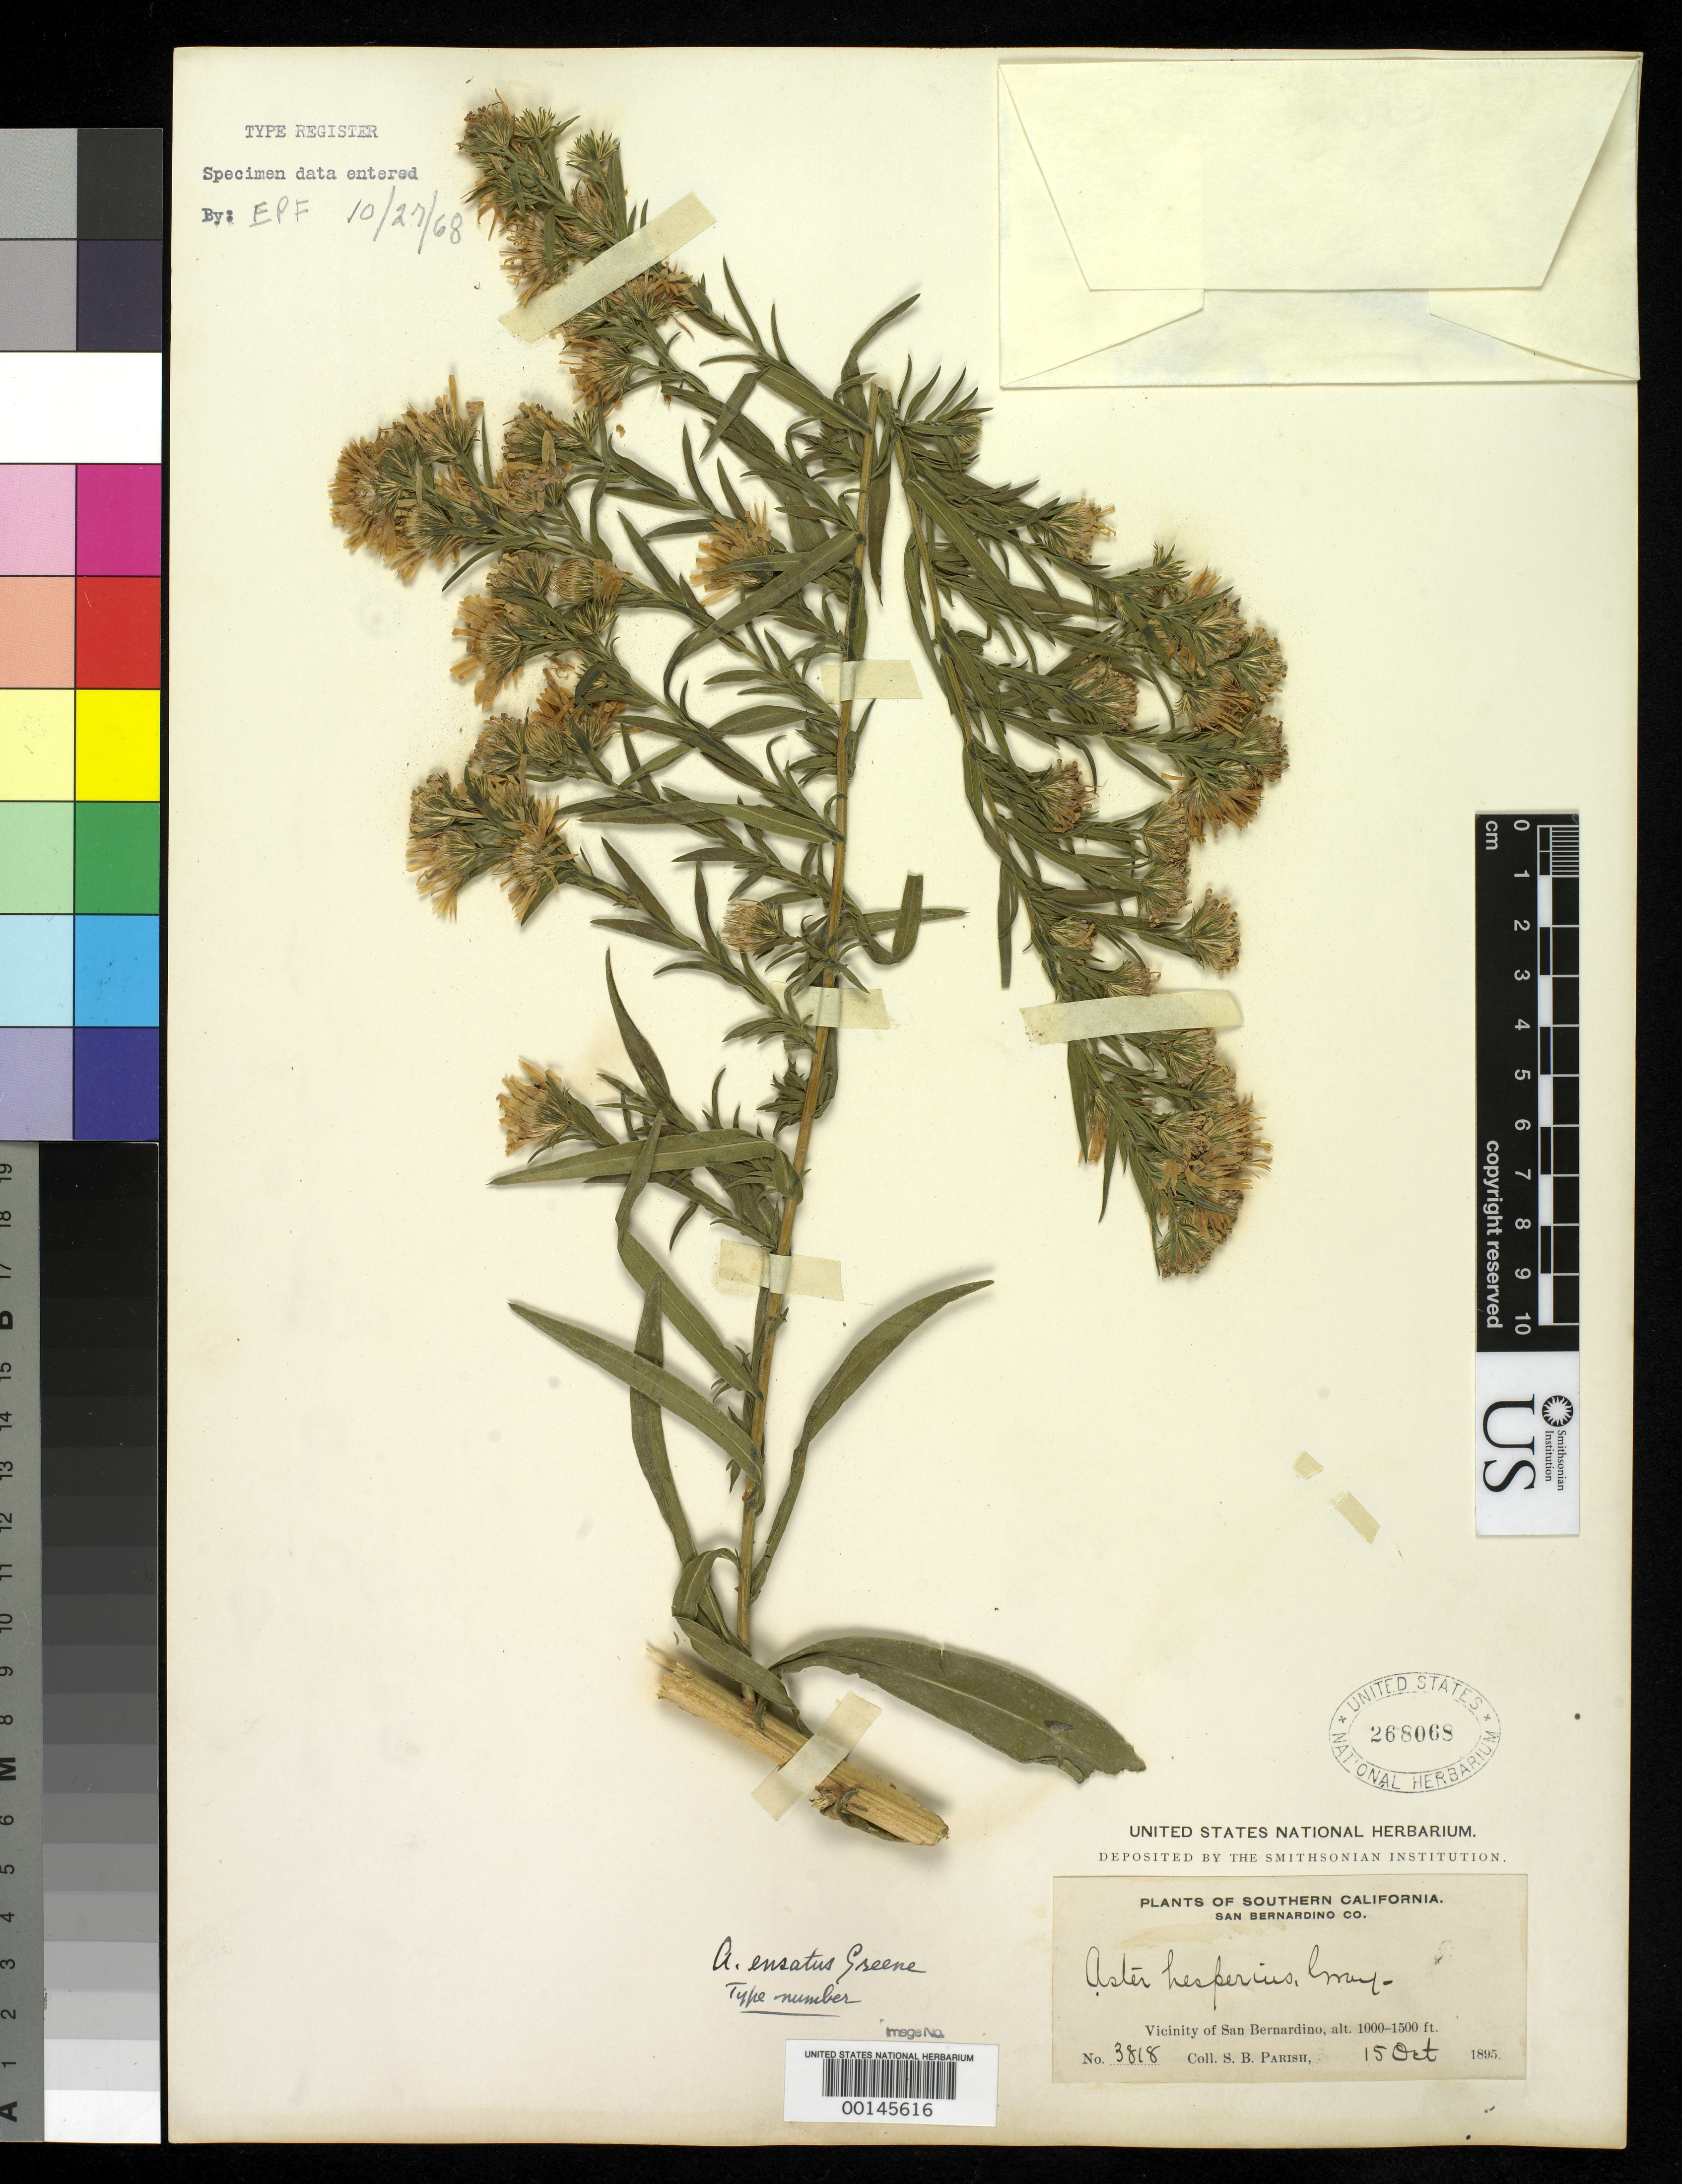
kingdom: Plantae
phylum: Tracheophyta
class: Magnoliopsida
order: Asterales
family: Asteraceae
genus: Aster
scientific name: Aster ensatus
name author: Greene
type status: Isotype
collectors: S. B. Parish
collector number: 3818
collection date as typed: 15 Oct 1895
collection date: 1895-10-15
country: United States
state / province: California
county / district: San Bernardino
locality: San Bernardino.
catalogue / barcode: US 268068